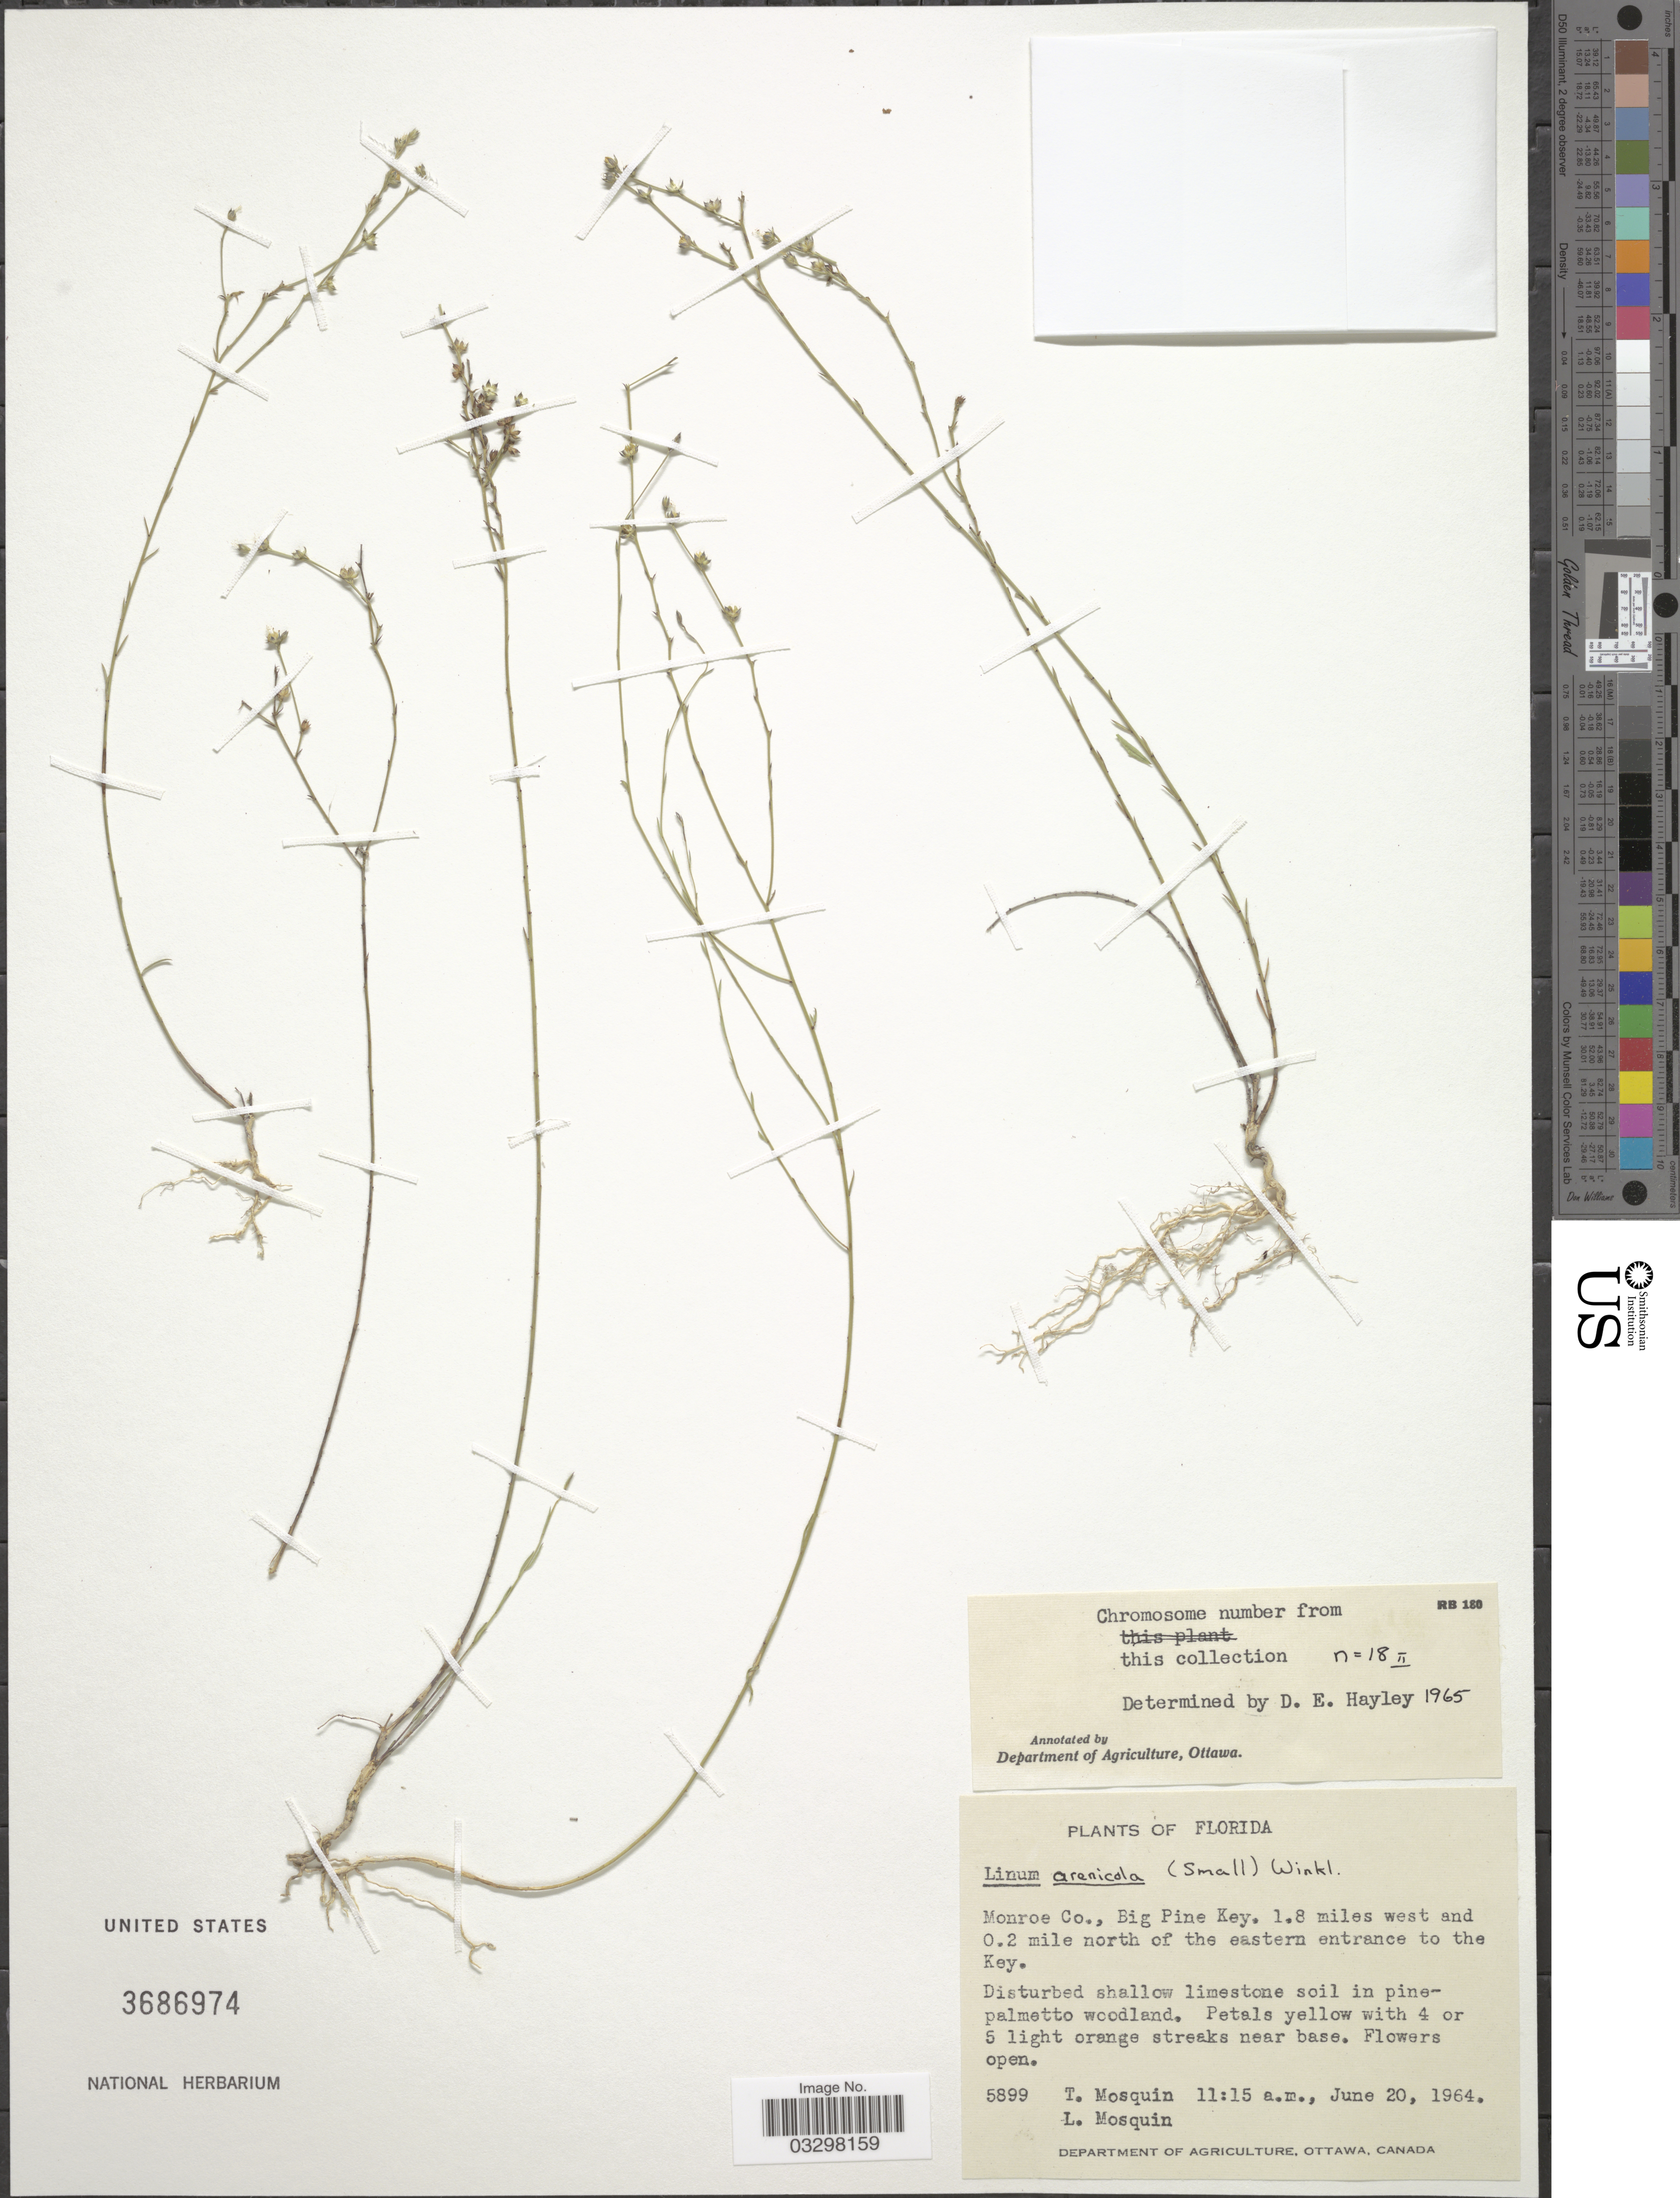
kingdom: Plantae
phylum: Tracheophyta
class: Magnoliopsida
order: Malpighiales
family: Linaceae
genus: Linum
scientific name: Linum arenicola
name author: (Small) H. J. P. Winkler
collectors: T. Mosquin & L. Mosquin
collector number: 5899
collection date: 1964-06-20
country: United States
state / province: Florida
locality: Monroe Co., Big Pine Key. 1.8 miles west and 0.2 mile north of the eastern entrance to the Key.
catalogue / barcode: US 3686974